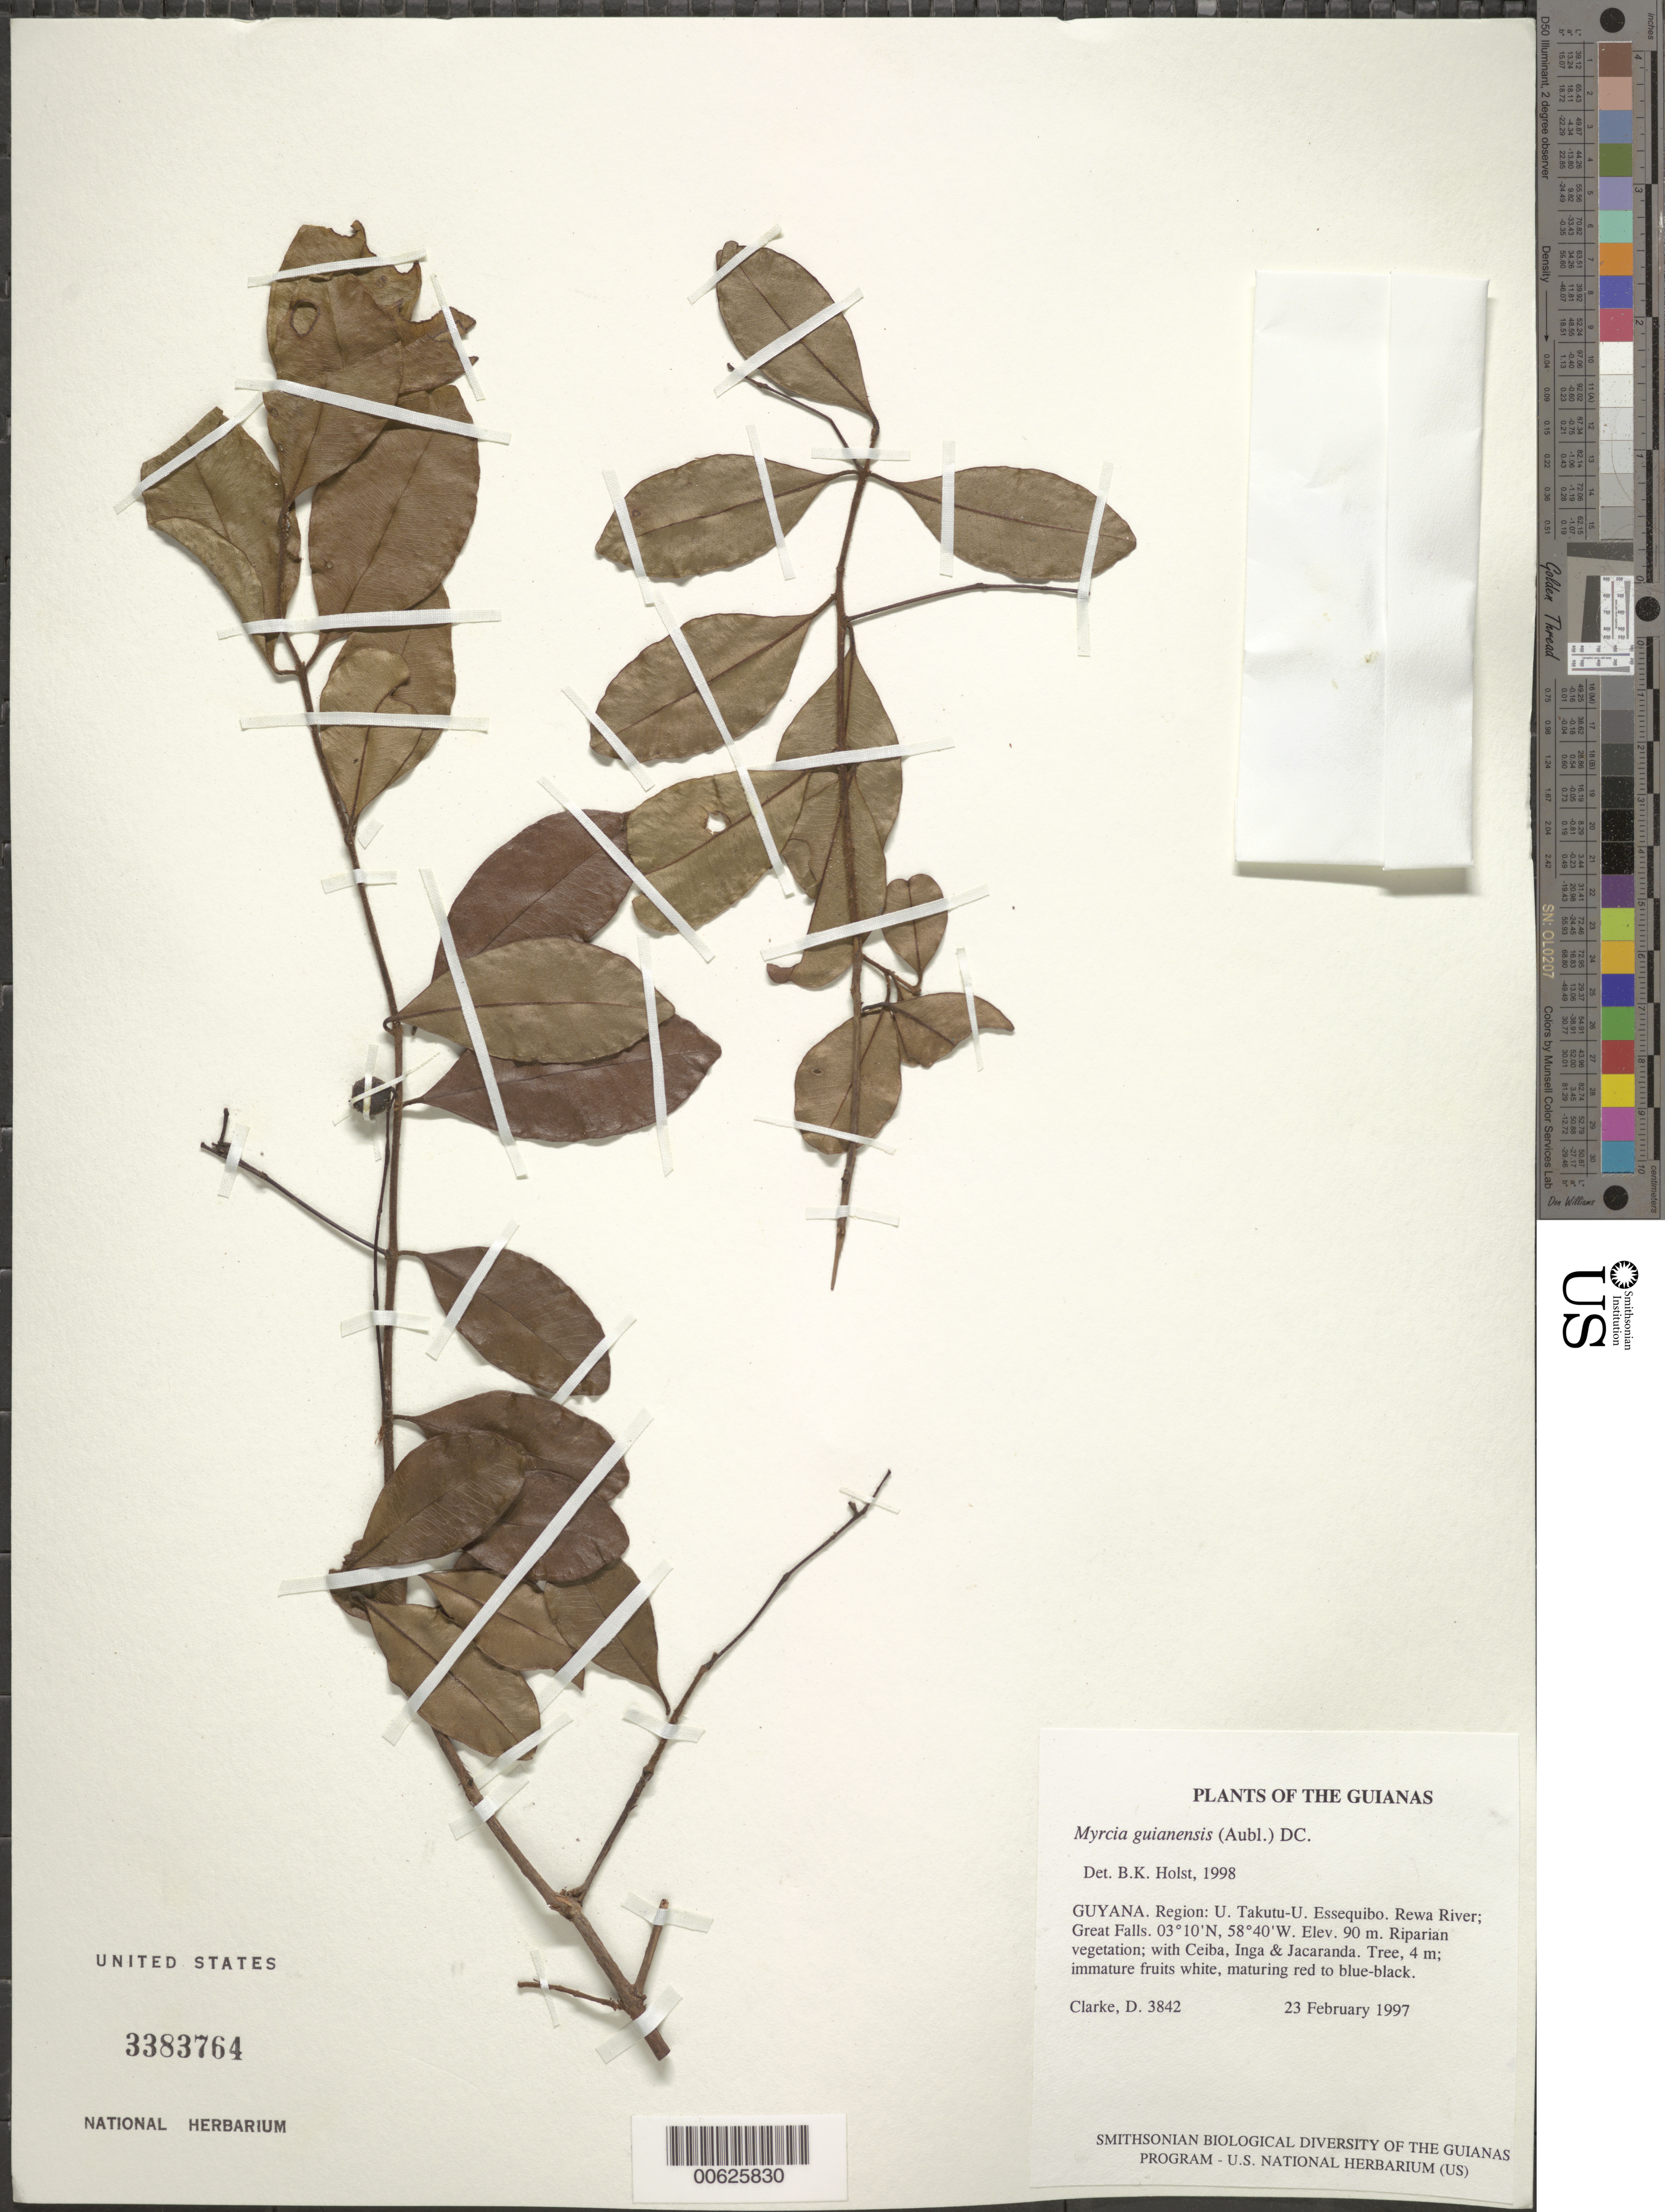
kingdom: Plantae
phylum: Tracheophyta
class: Magnoliopsida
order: Myrtales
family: Myrtaceae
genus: Myrcia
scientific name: Myrcia guianensis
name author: (Aubl.) DC.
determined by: Holst, Bruce K.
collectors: H. D. Clarke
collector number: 3842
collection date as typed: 23 February 1997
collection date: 1997-02-23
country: Guyana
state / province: U. Takutu-U. Essequibo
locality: Rewa River; Great Falls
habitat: Riparian vegetation; with Ceiba, Inga & Jacaranda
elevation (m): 90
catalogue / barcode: US 3383764